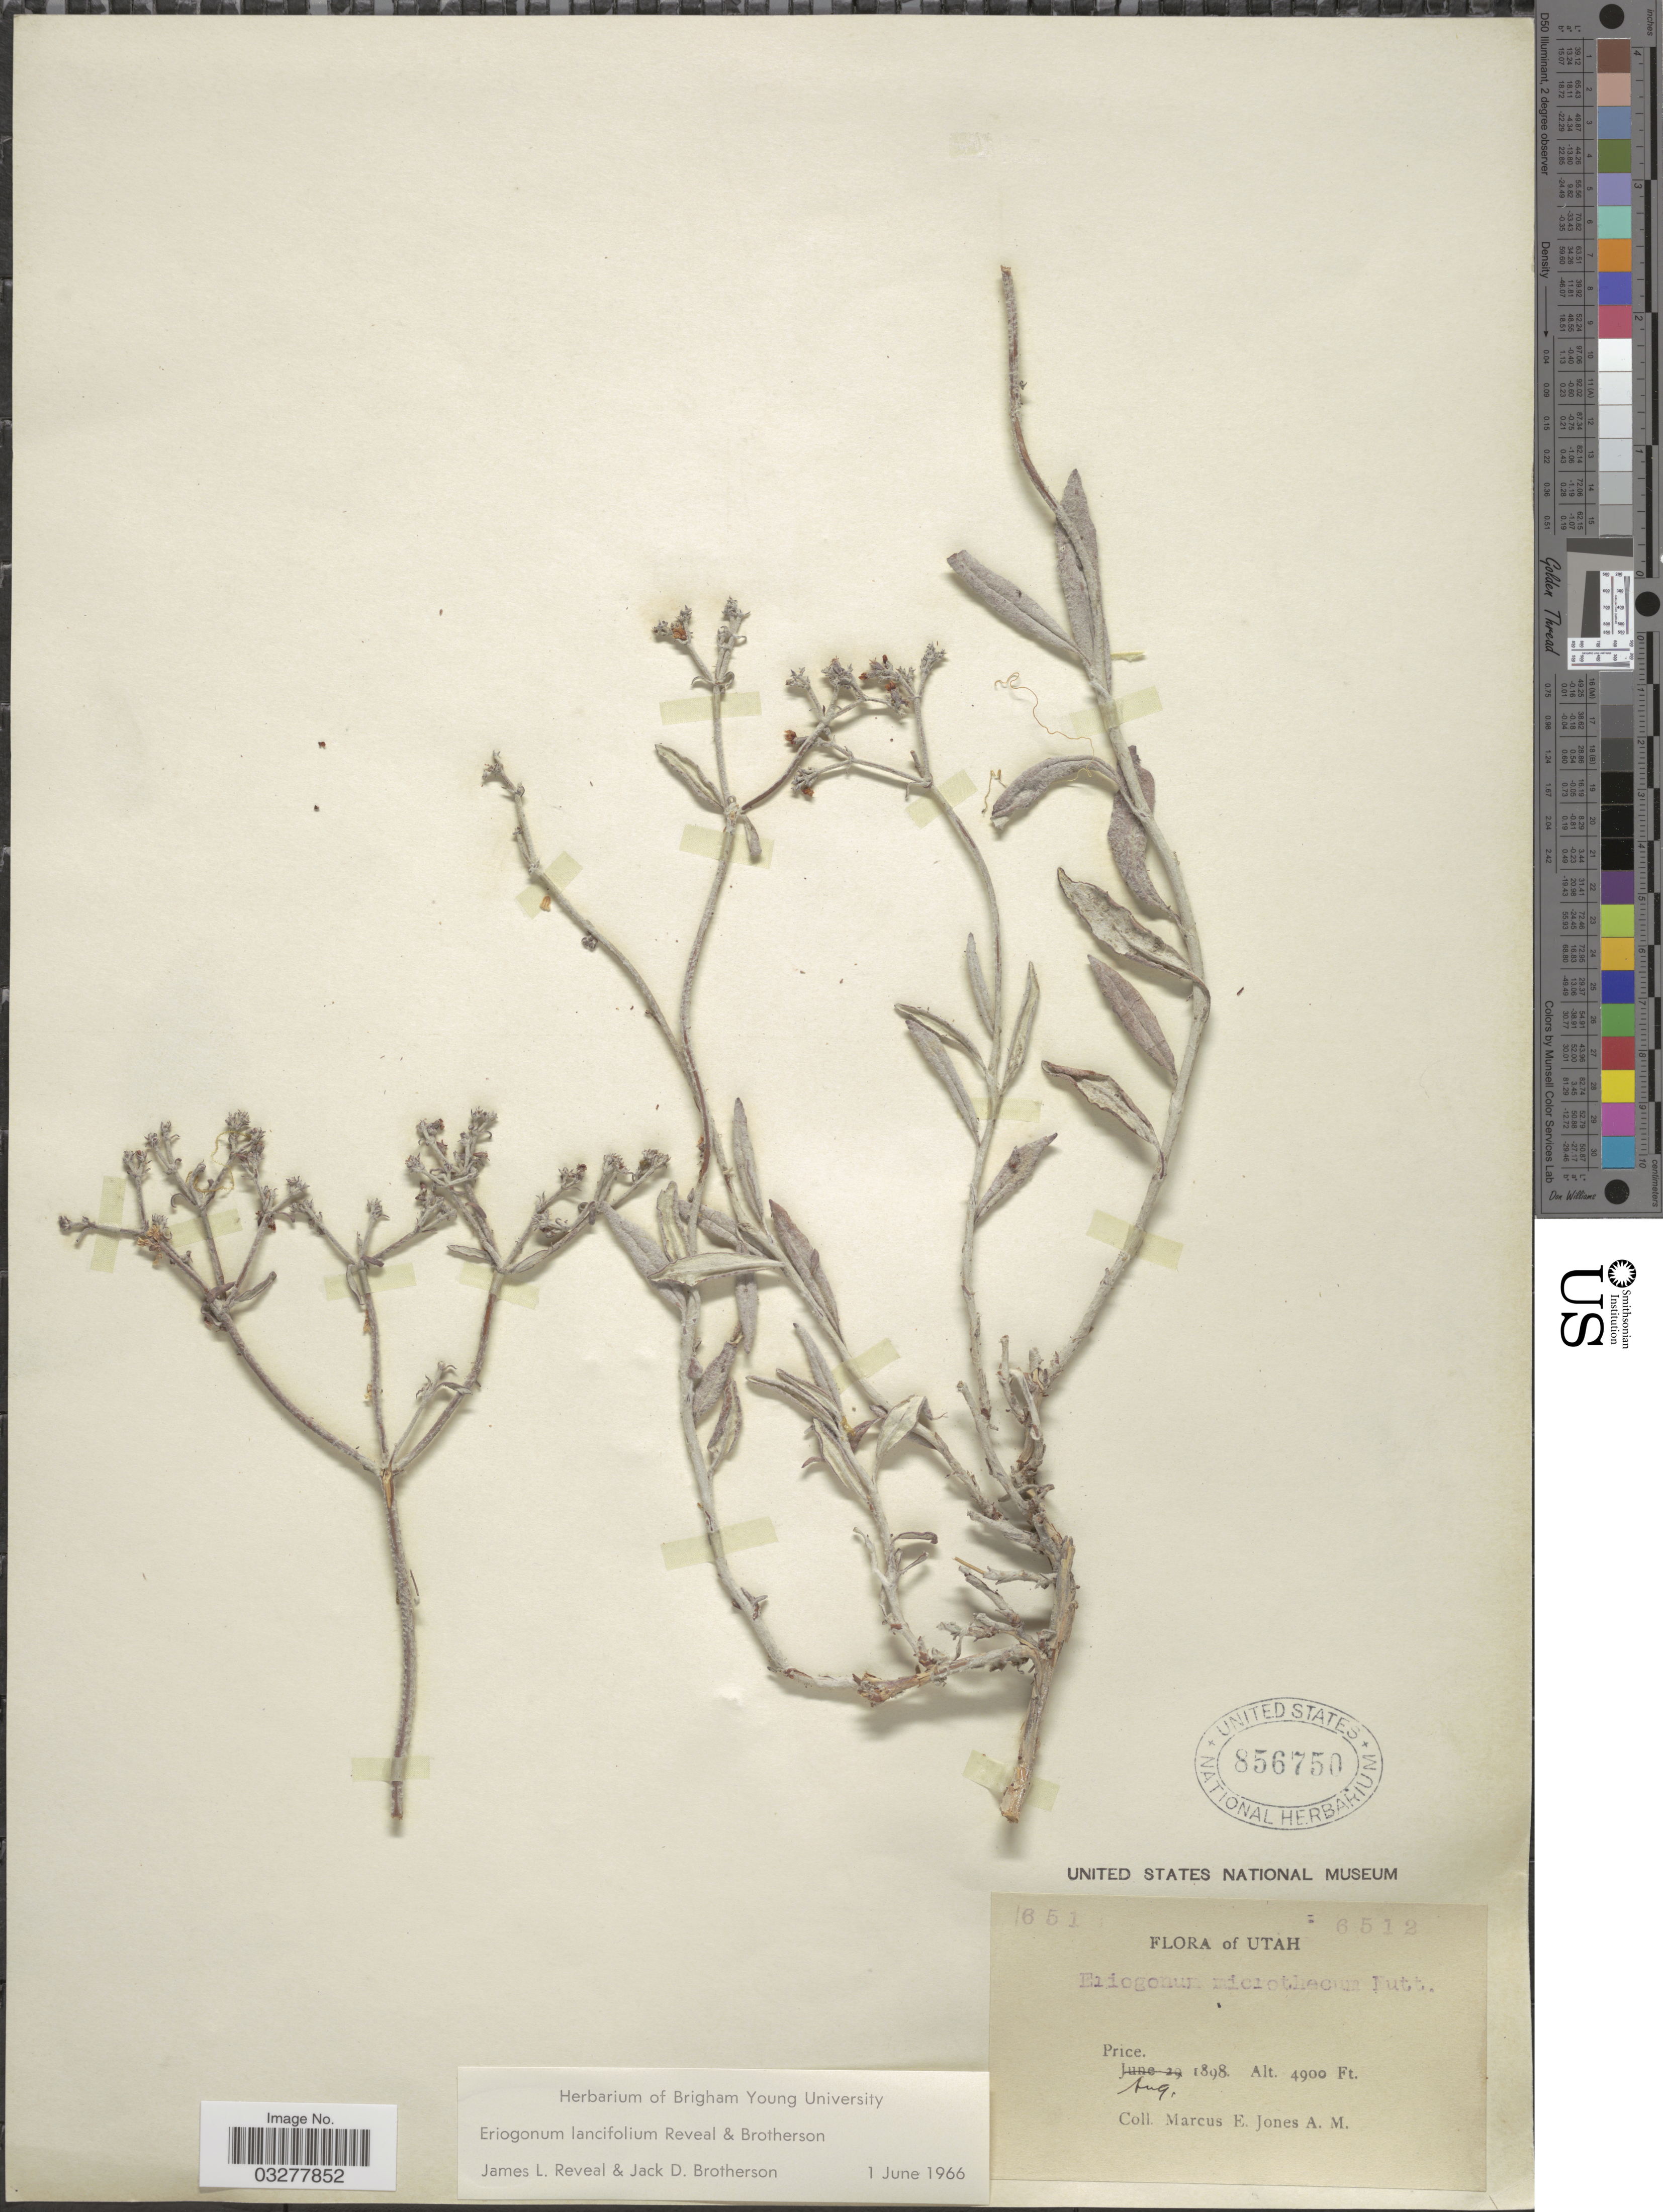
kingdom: Plantae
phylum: Tracheophyta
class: Magnoliopsida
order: Caryophyllales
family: Polygonaceae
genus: Eriogonum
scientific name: Eriogonum lancifolium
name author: Reveal & Brotherson in Reveal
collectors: M. E. Jones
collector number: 1651/6512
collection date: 1898-08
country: United States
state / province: Utah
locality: Price.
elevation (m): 1494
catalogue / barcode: US 856750